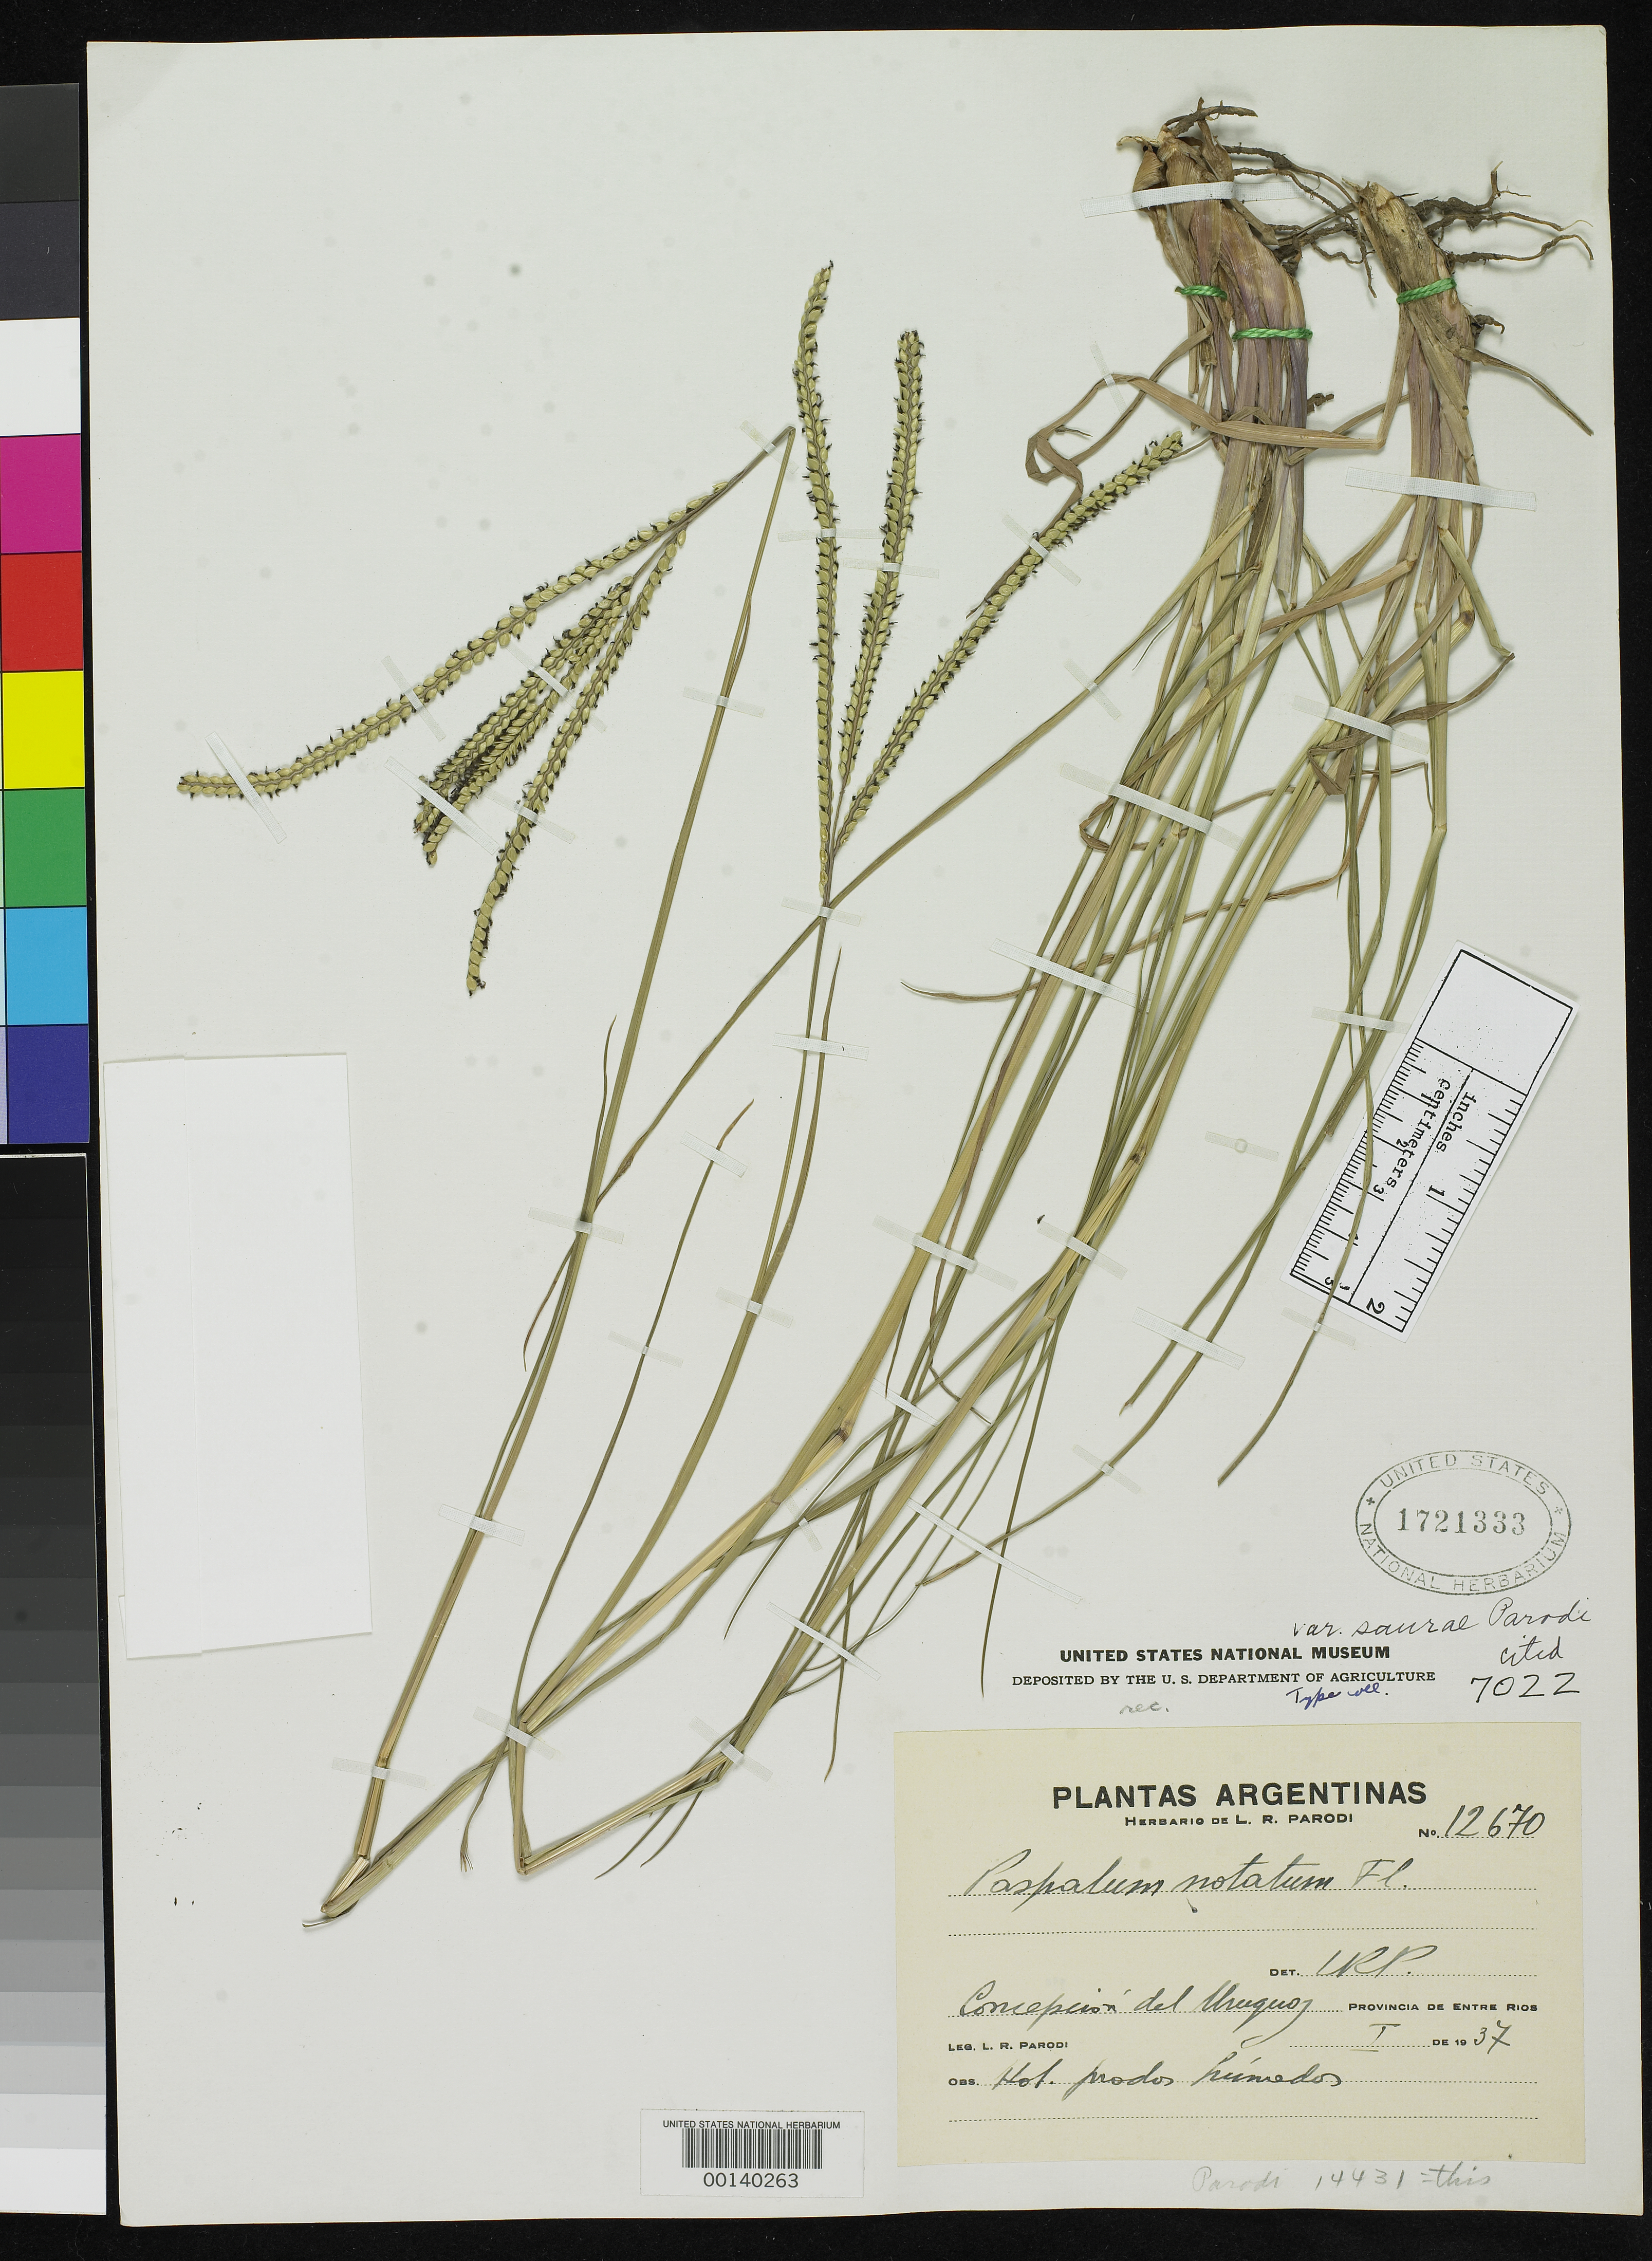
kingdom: Plantae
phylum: Tracheophyta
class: Liliopsida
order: Poales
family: Poaceae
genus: Paspalum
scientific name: Paspalum notatum var. saurae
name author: Parodi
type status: Isotype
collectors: L. R. Parodi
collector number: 12670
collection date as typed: Jan 1937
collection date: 1937-01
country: Argentina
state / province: Entre Ríos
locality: Concepcion del Uruguay.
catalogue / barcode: US 1721333